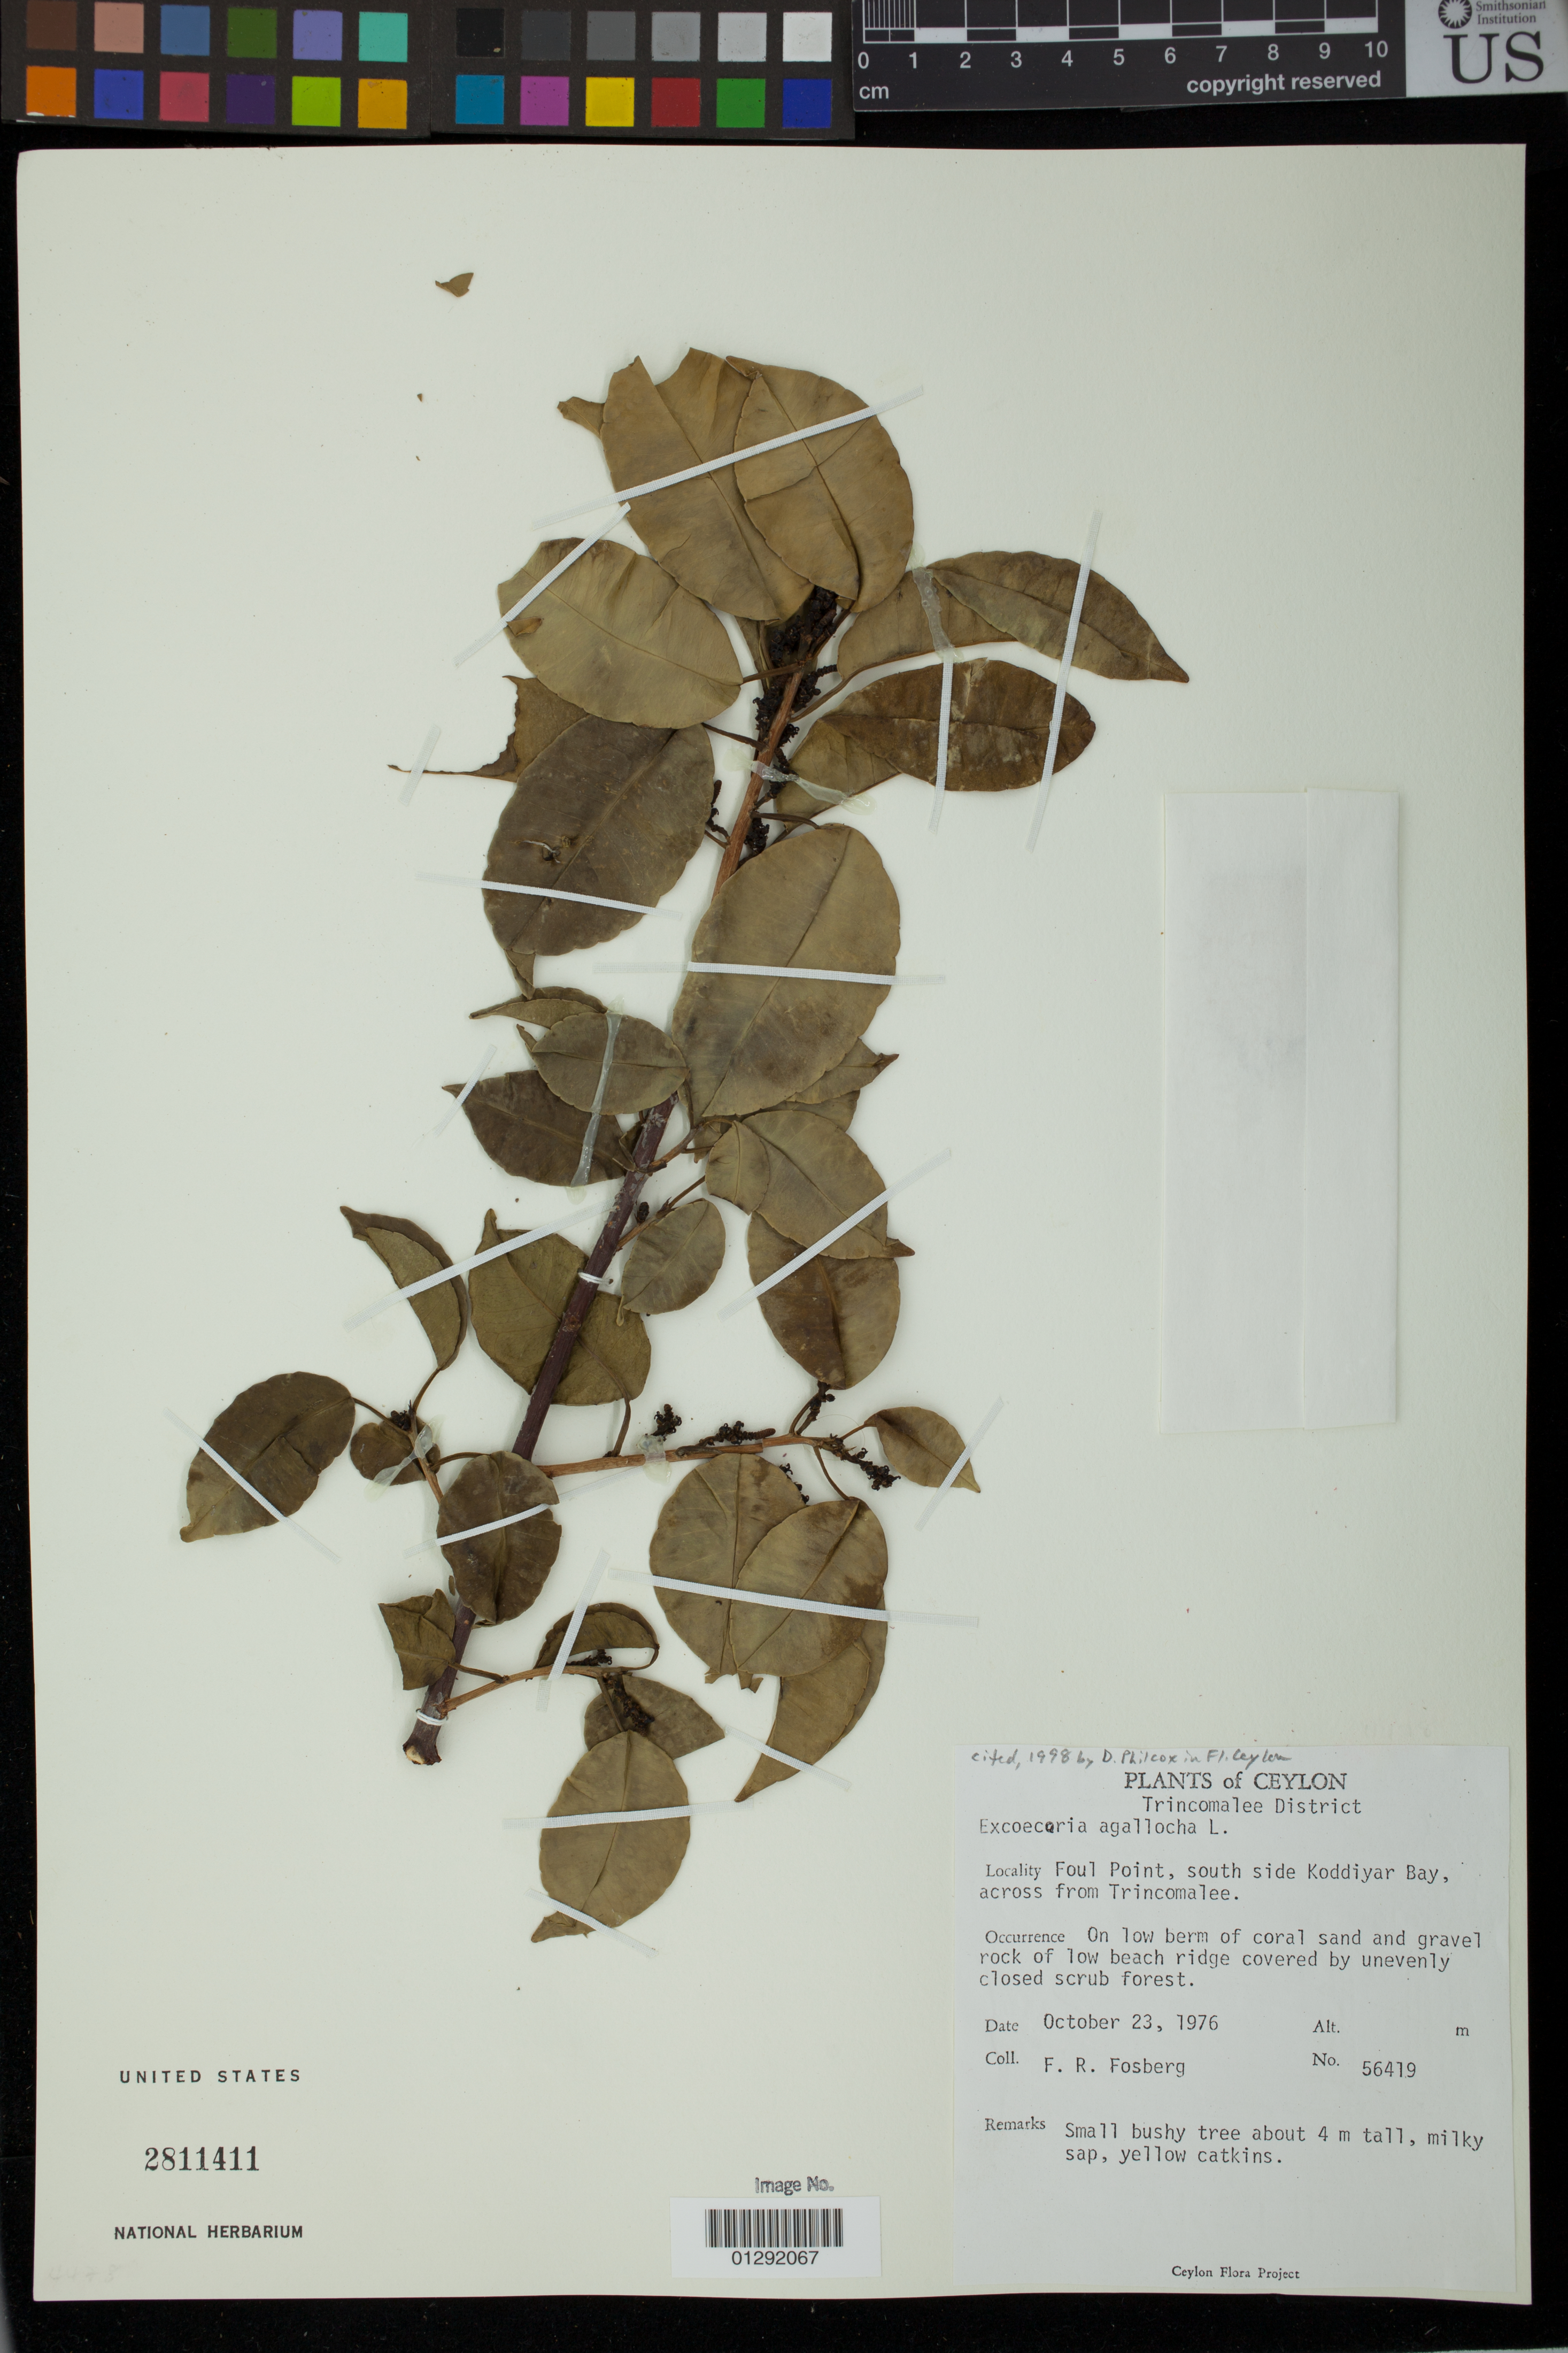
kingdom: Plantae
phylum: Tracheophyta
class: Magnoliopsida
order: Malpighiales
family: Euphorbiaceae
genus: Excoecaria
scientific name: Excoecaria agallocha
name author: L.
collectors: F. R. Fosberg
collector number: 56419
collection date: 1976-10-23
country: Sri Lanka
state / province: Eastern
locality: Ceylon. Foul Point, south side Koddiyar Bay, across from Trincomalee.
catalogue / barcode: US 2811411